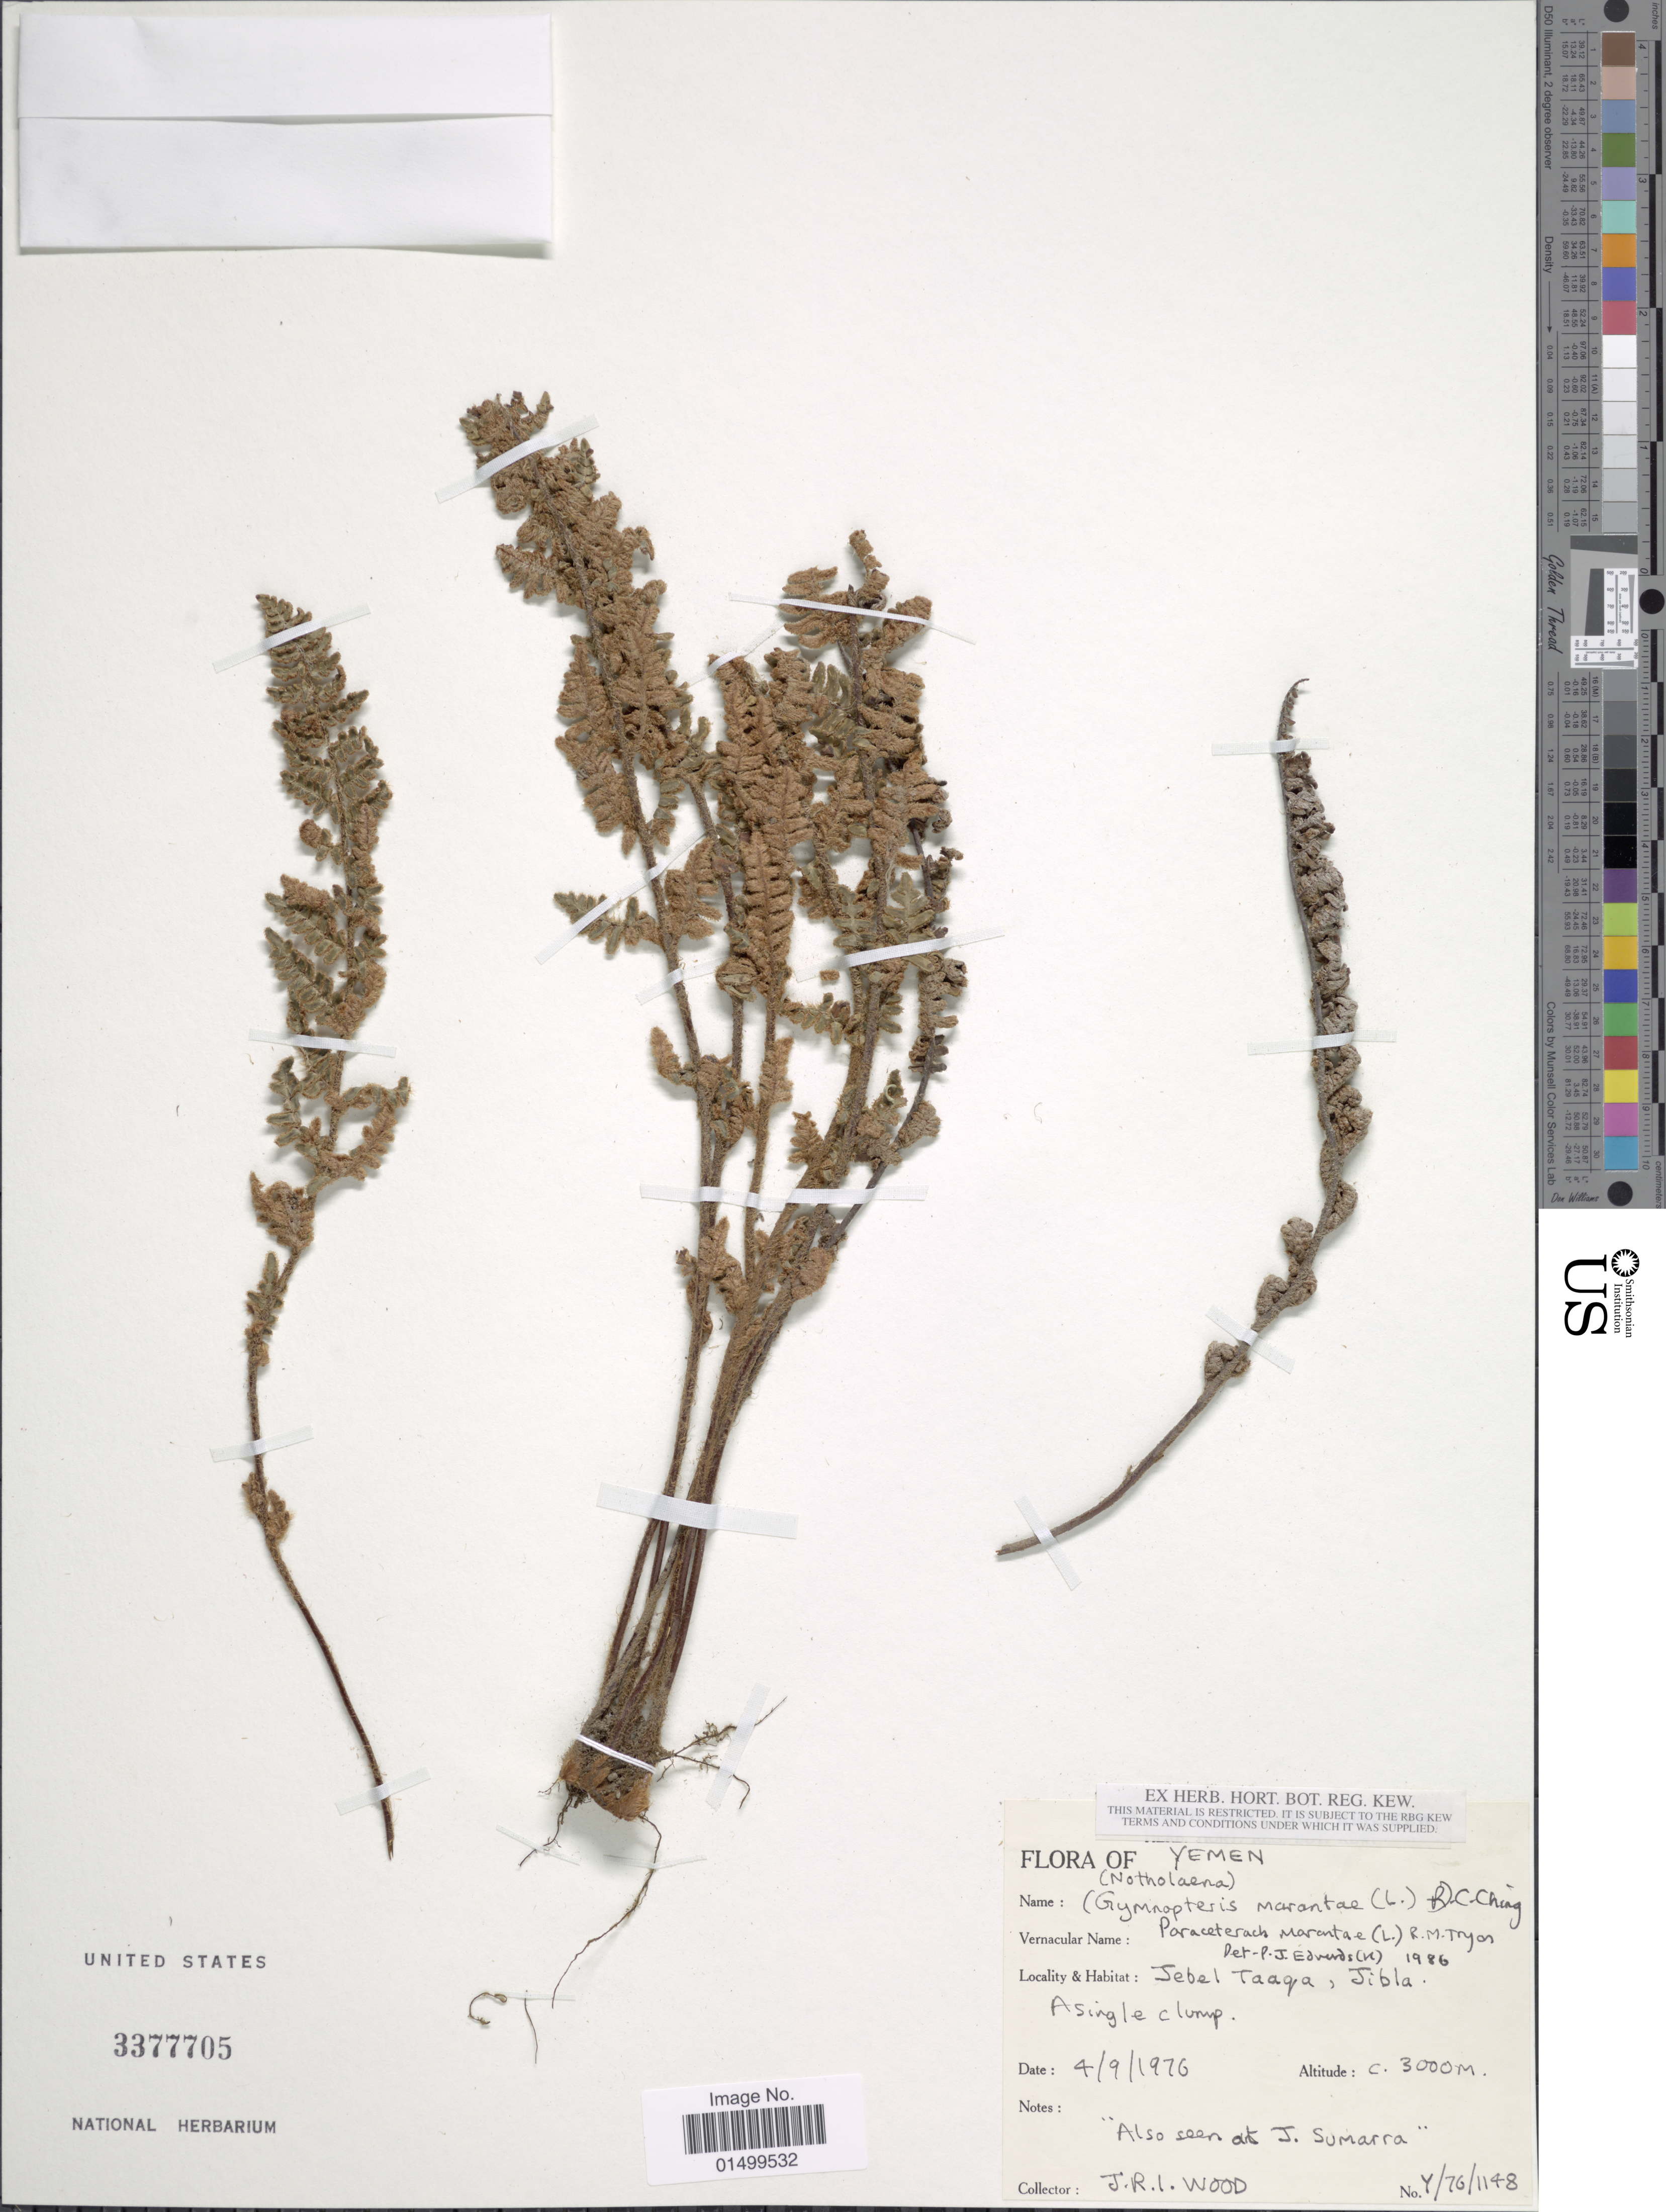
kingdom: Plantae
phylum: Tracheophyta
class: Polypodiopsida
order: Polypodiales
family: Pteridaceae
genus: Cheilanthes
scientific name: Cheilanthes marantae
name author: Domin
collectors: J. R. I. Wood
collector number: Y/76/1148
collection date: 1976-09-04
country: Yemen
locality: Tebel Taaqa, Tibla.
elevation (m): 300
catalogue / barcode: US 3377705